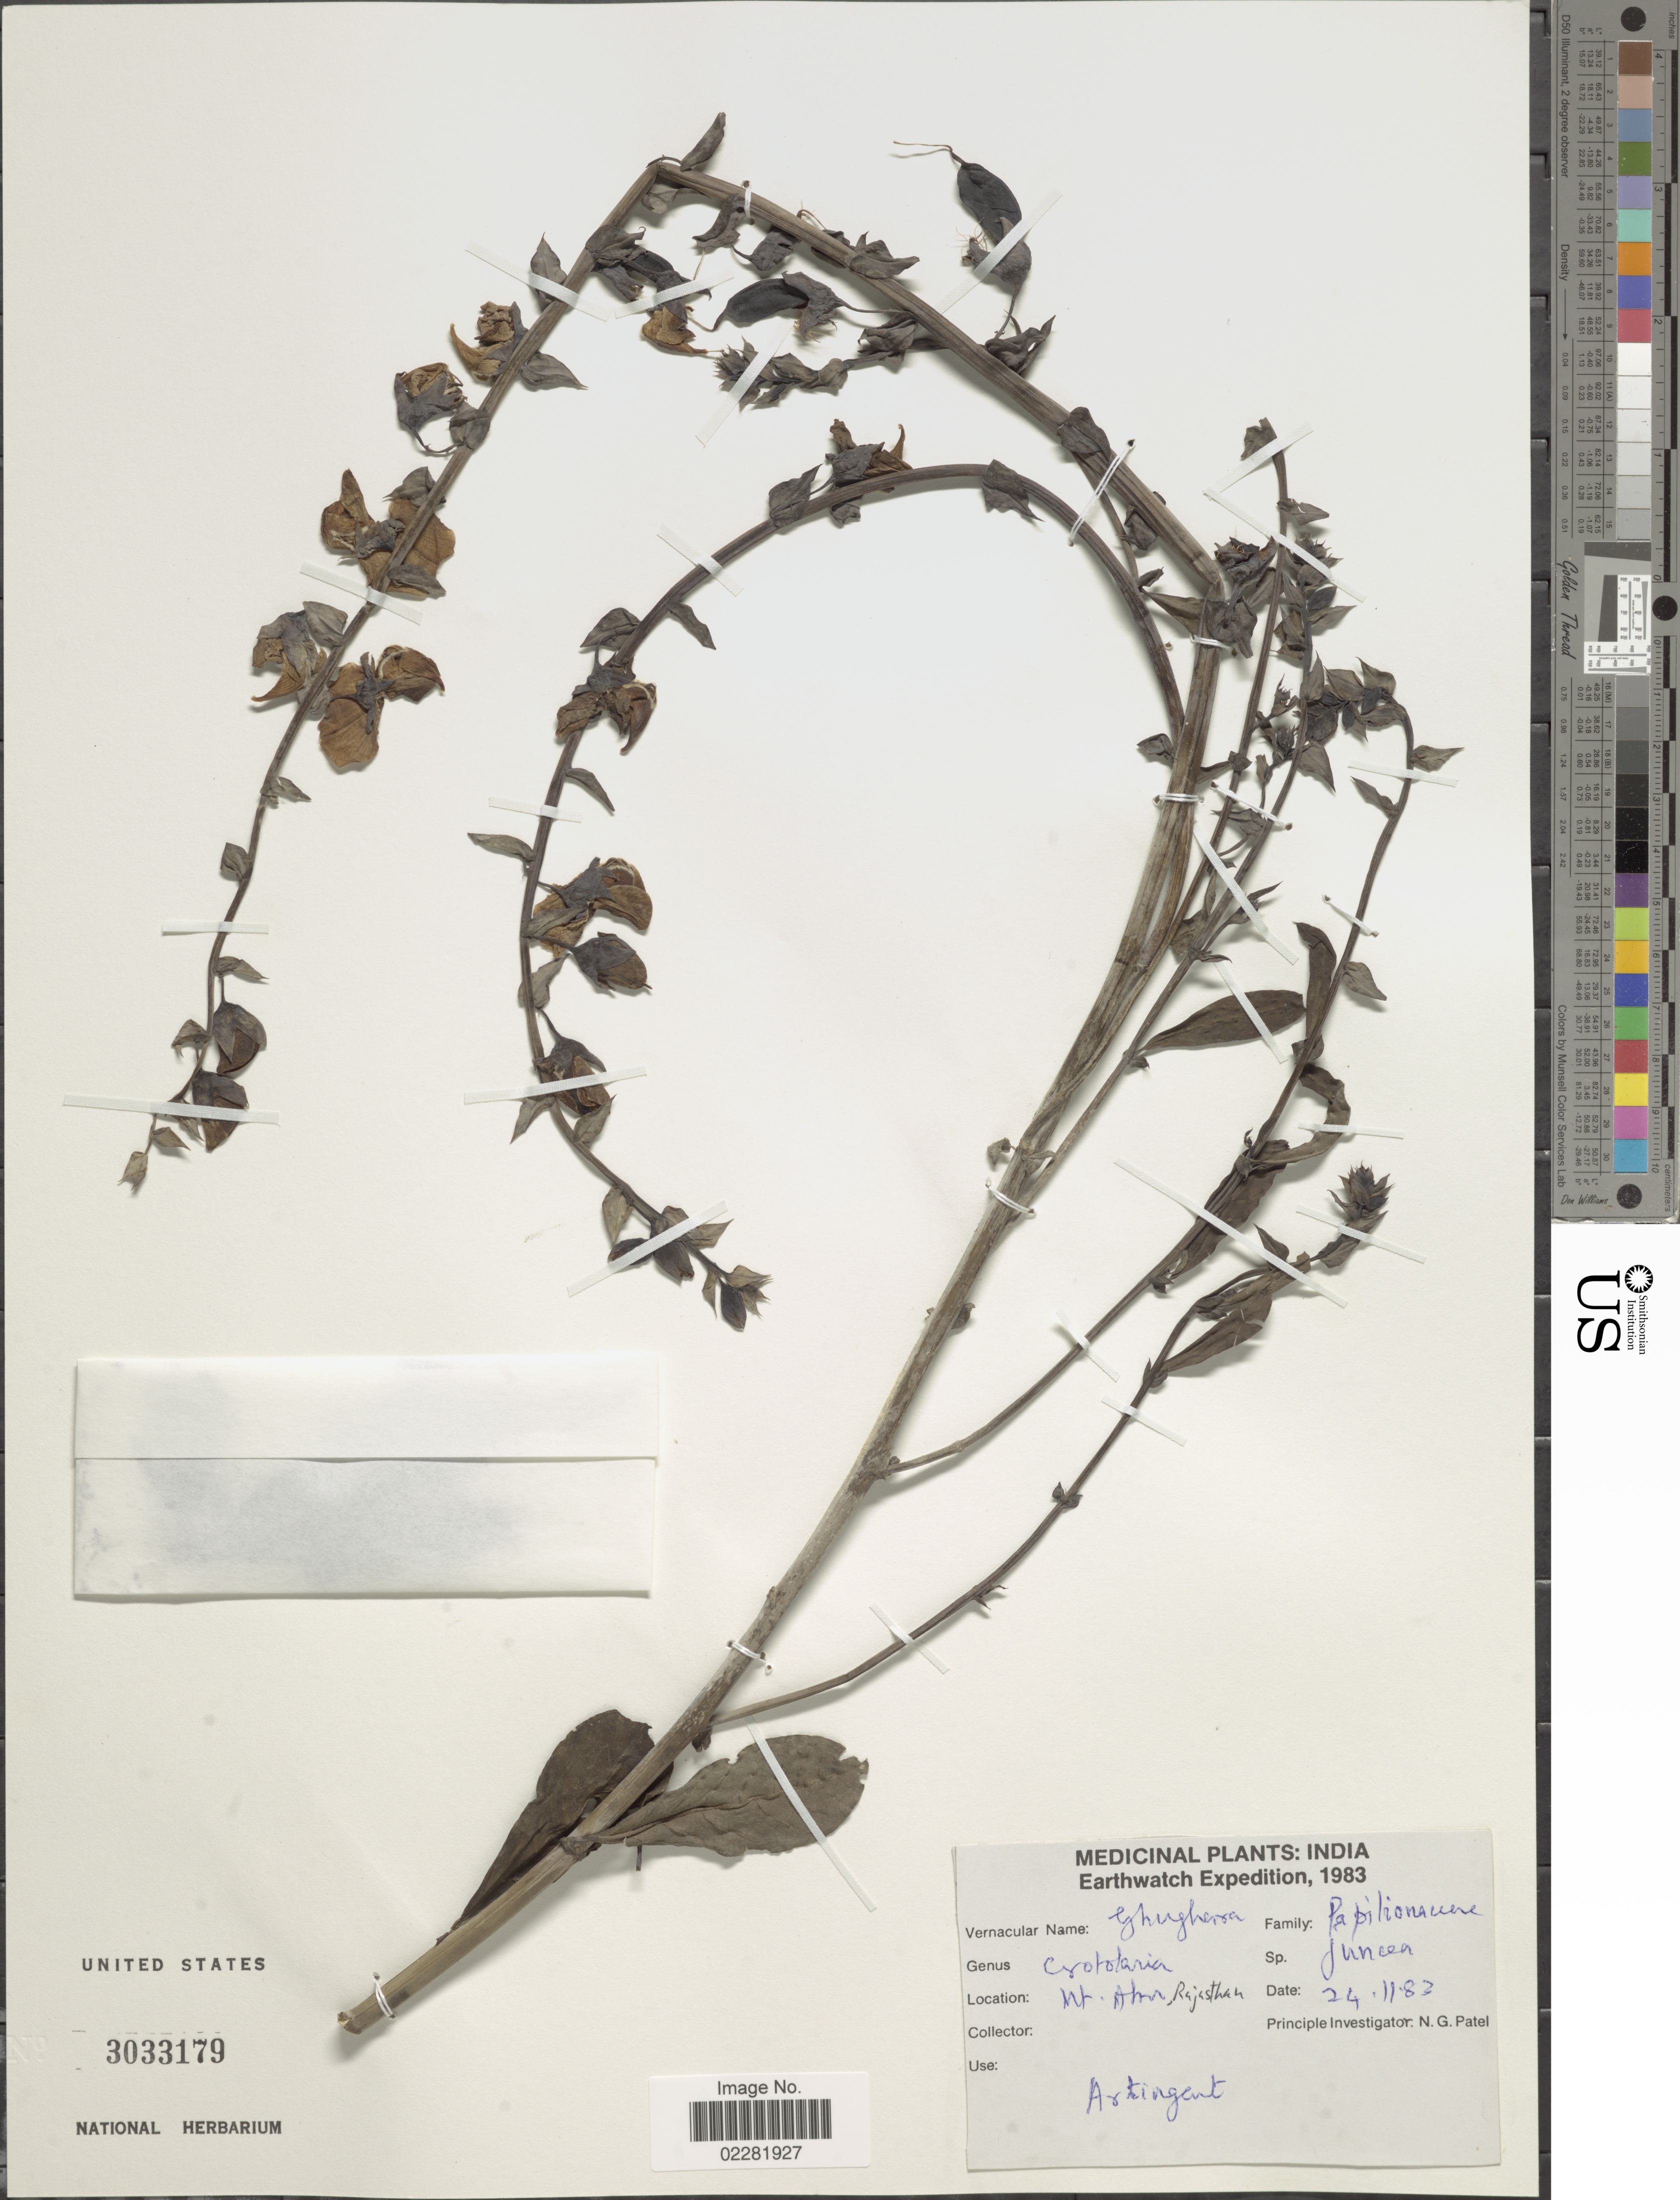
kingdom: Plantae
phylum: Tracheophyta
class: Magnoliopsida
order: Fabales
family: Fabaceae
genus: Crotalaria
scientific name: Crotalaria juncea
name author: L.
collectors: N. Patel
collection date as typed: Transcribed d/m/y: 24/11/83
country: India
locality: Mt. Abu, Rajasthan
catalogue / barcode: US 3033179